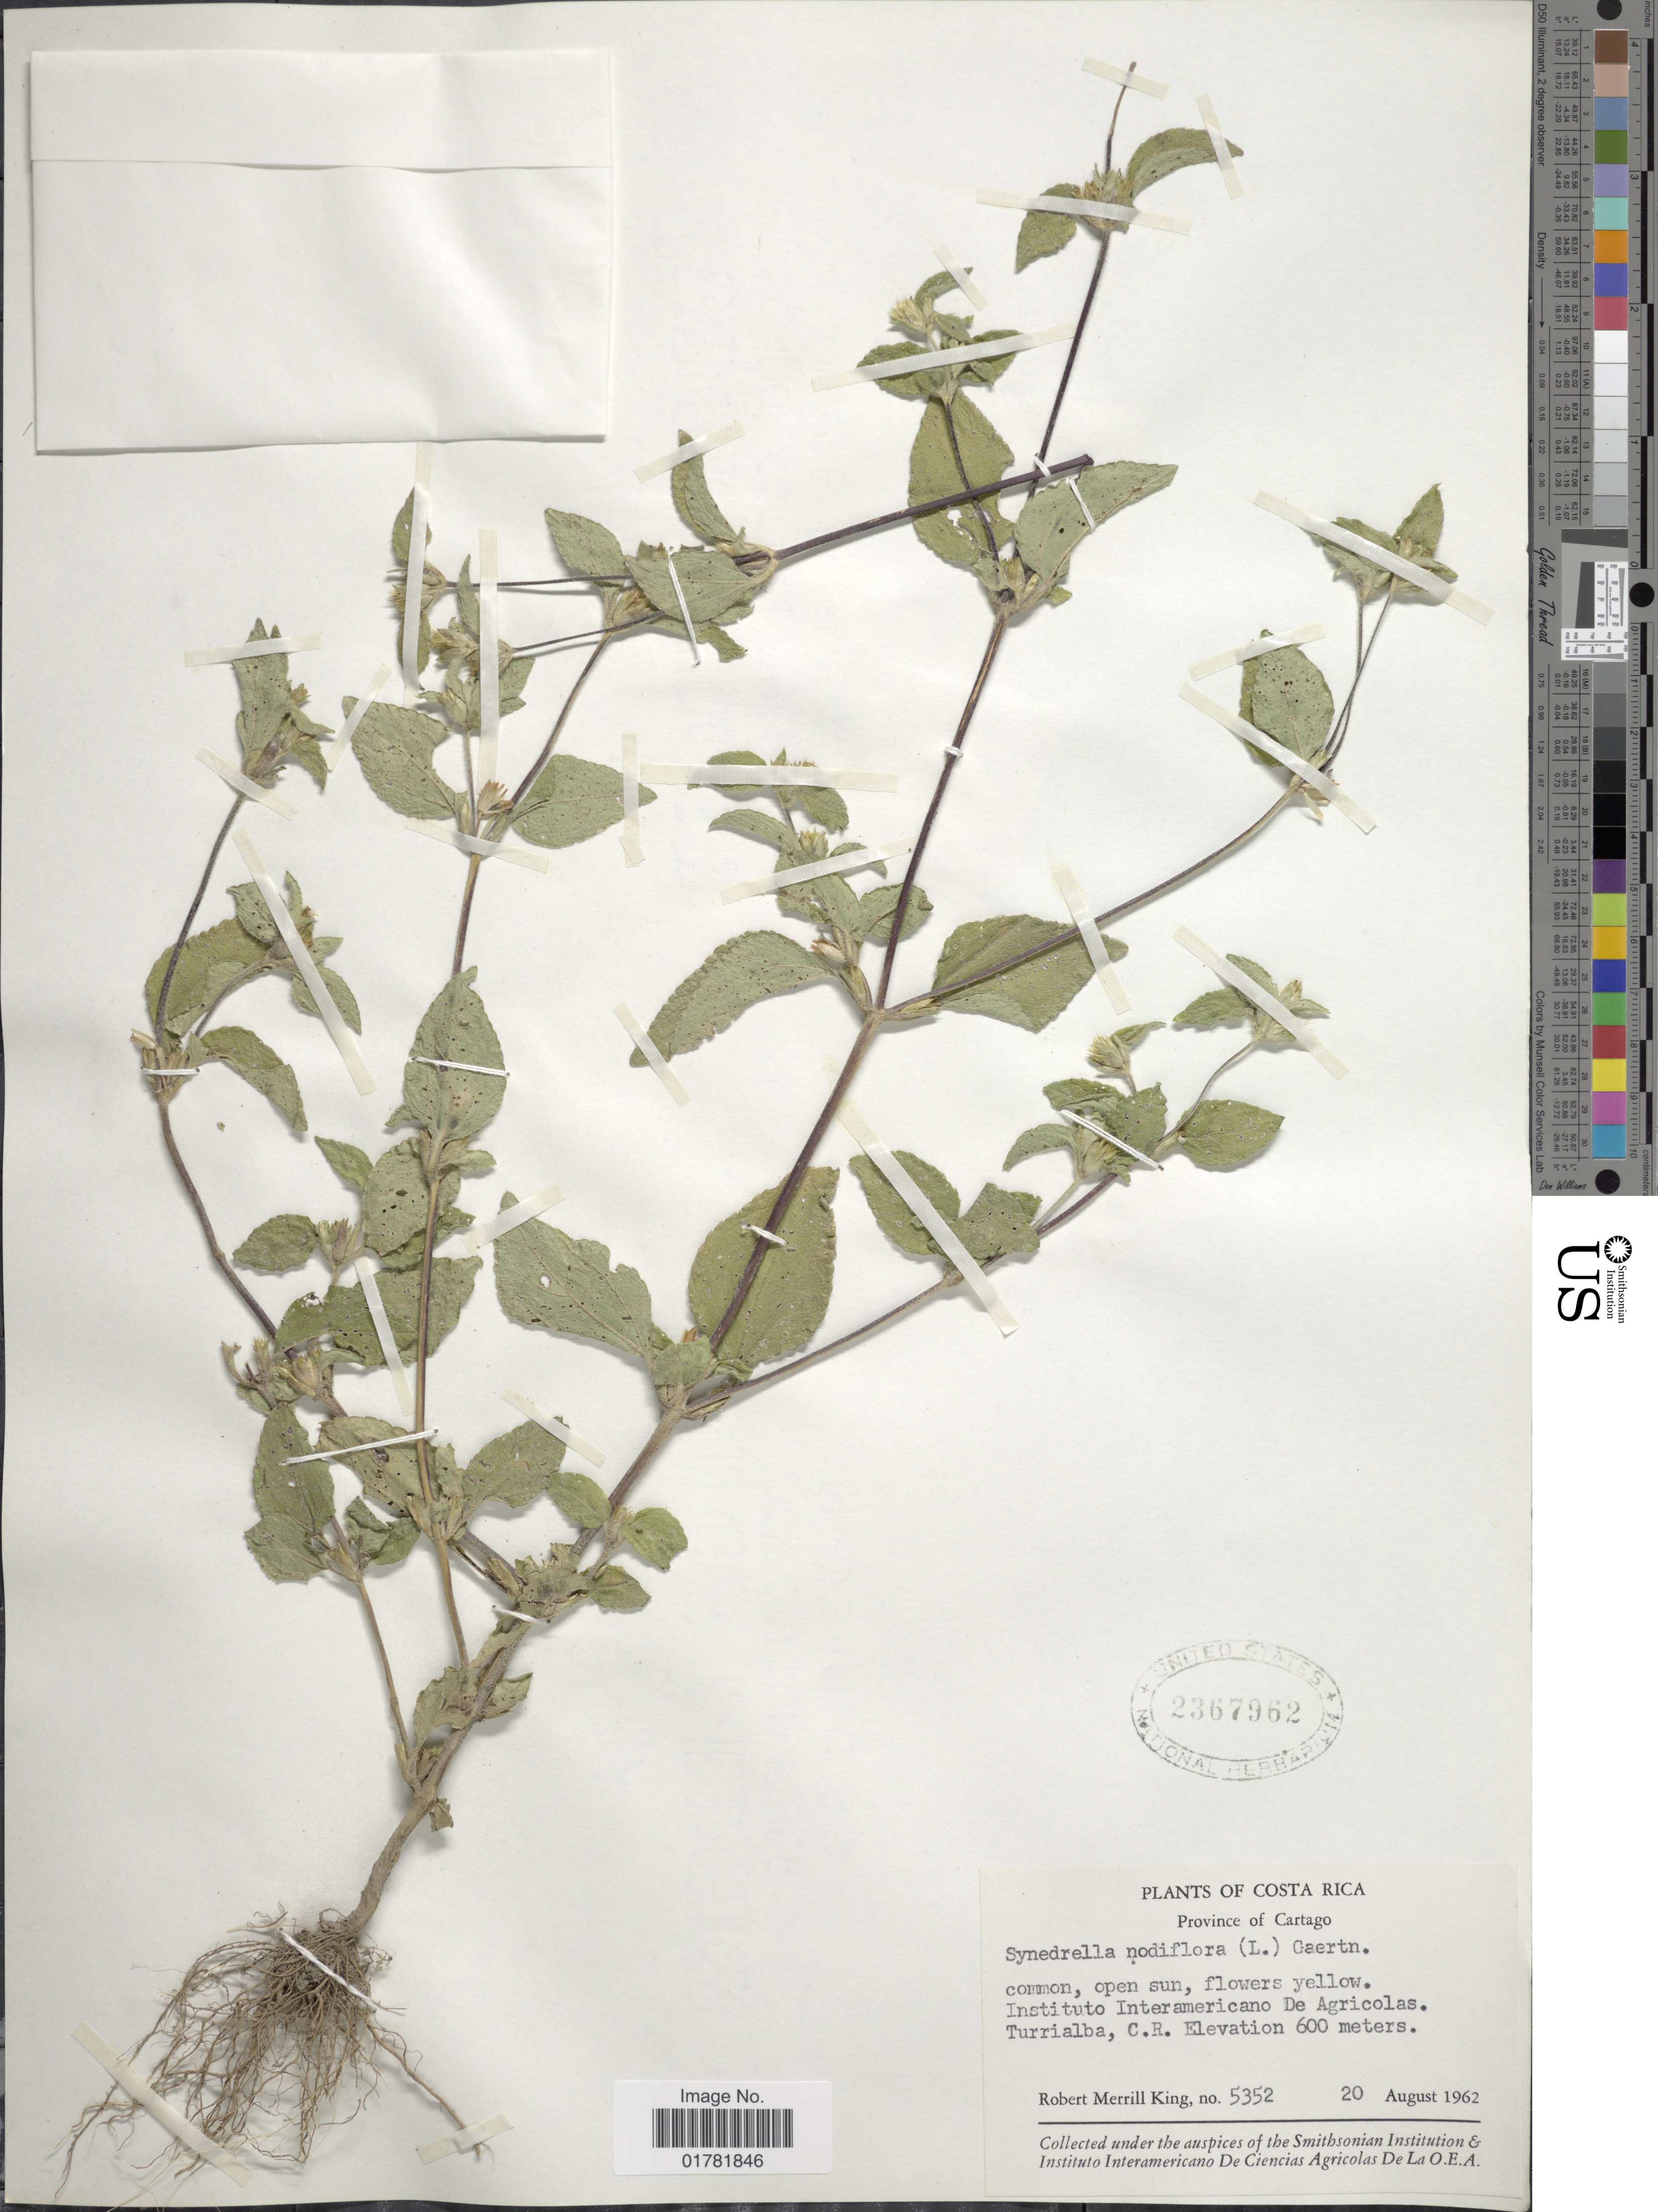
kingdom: Plantae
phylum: Tracheophyta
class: Magnoliopsida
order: Asterales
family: Asteraceae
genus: Synedrella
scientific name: Synedrella nodiflora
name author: (L.) Gaertn.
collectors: R. M. King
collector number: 5352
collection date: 1962-08-20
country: Costa Rica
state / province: Cartago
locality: Instituto Interamericano De Agricolas. Turrialba, C.R.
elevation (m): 600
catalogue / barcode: US 2367962